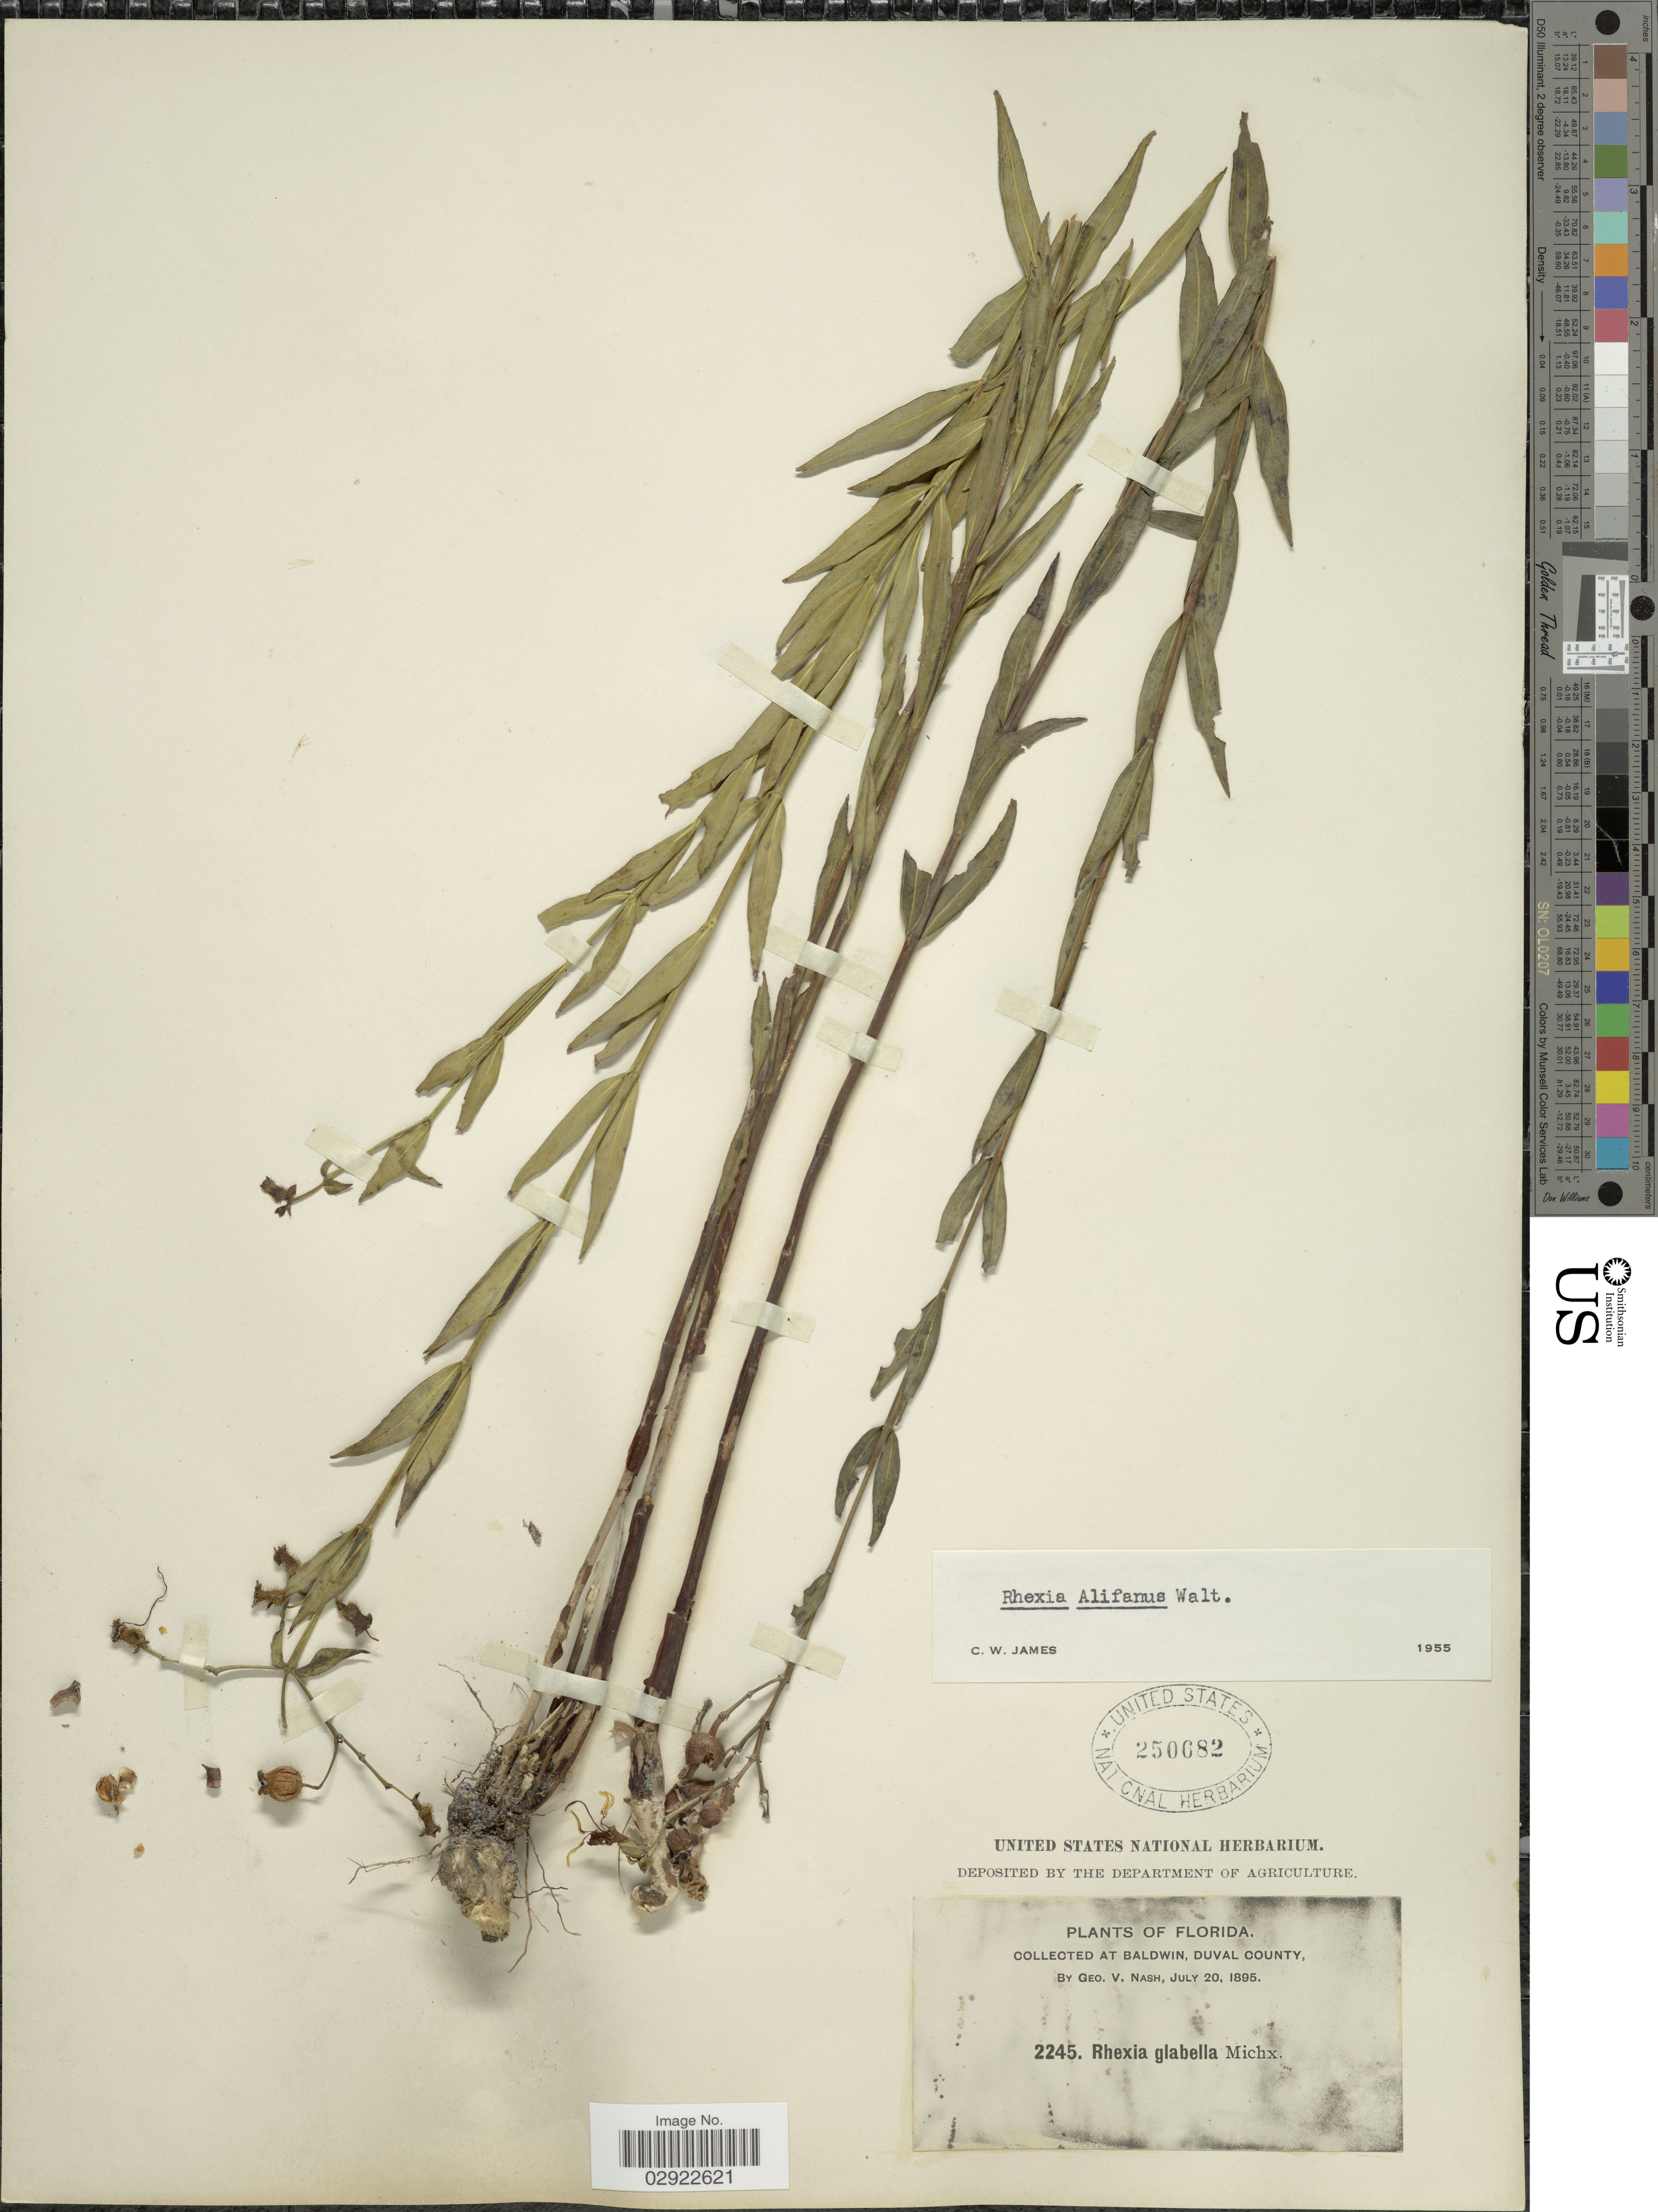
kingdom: Plantae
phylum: Tracheophyta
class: Magnoliopsida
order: Myrtales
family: Melastomataceae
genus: Rhexia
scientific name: Rhexia alifanus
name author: Walter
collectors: G. V. Nash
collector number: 2245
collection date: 1895-07-20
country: United States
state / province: Florida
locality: Collected at Baldwin, Duval County.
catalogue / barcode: US 250682